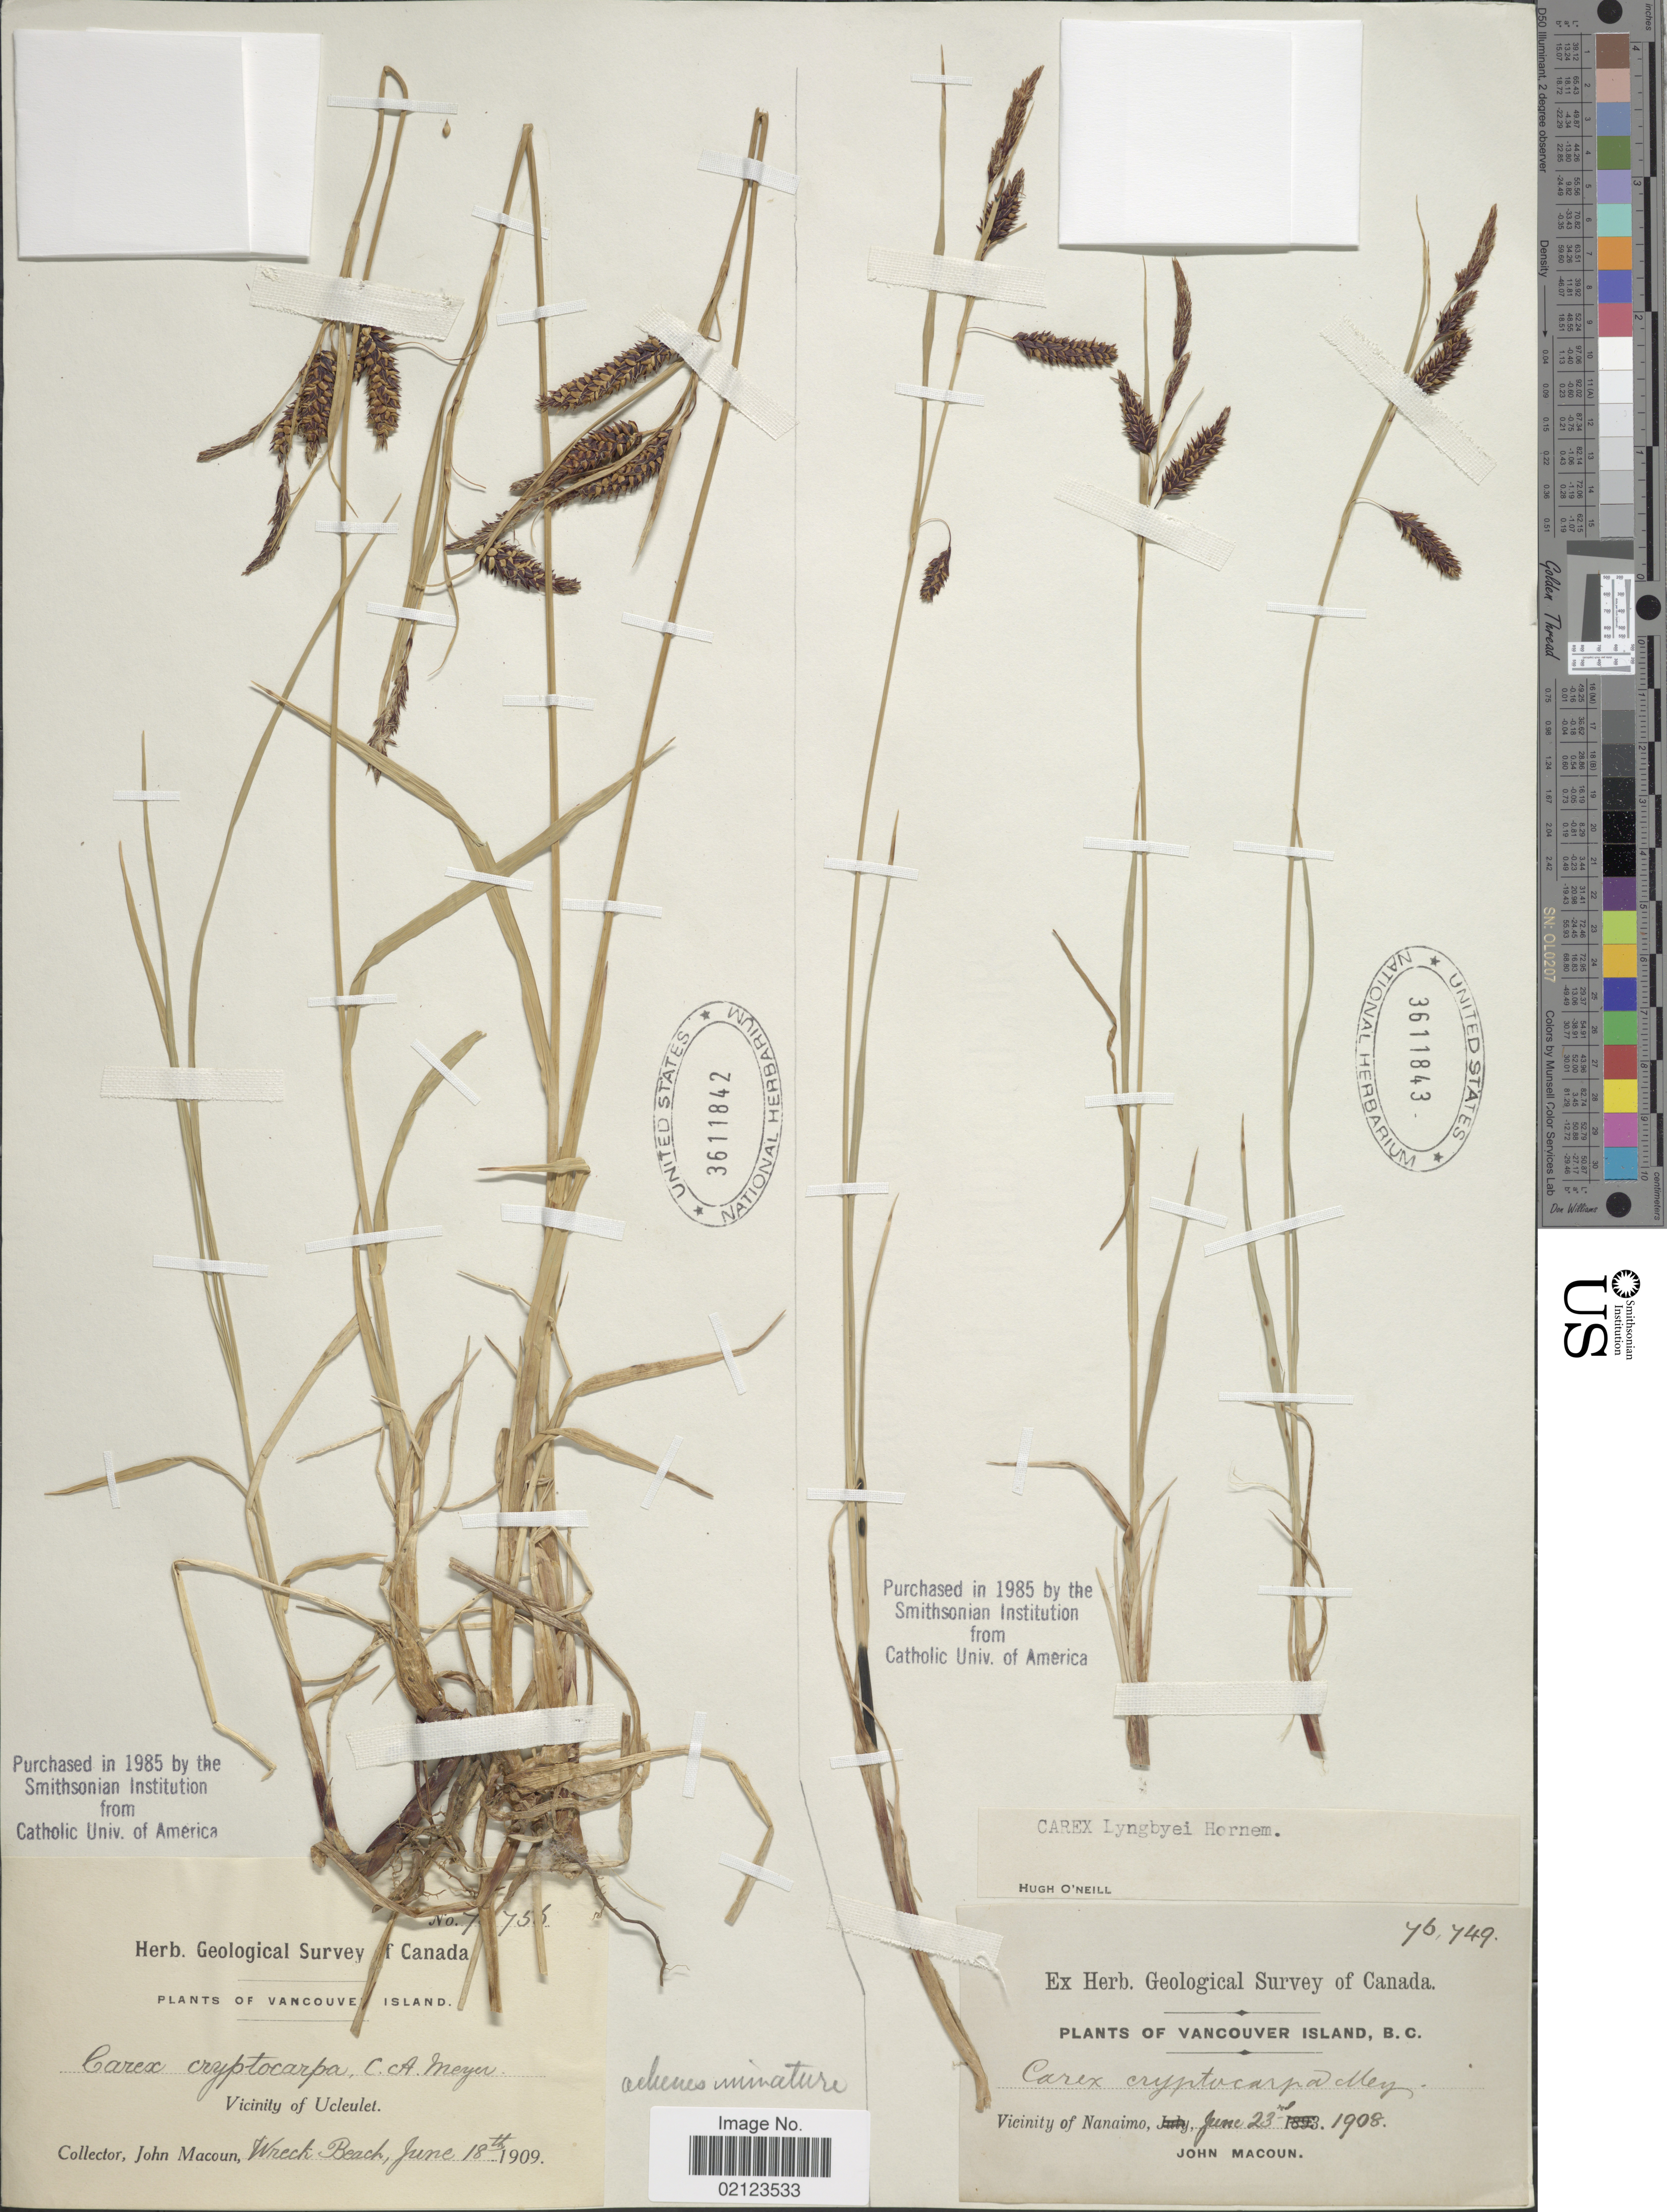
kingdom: Plantae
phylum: Tracheophyta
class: Liliopsida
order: Poales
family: Cyperaceae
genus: Carex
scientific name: Carex lyngbyei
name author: Hornem.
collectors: J. Macoun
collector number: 76749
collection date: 1908-06-23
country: Canada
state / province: British Columbia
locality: Vancouver Island, B.C. Vicinity of Nanaimo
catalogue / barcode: US 3611843-2